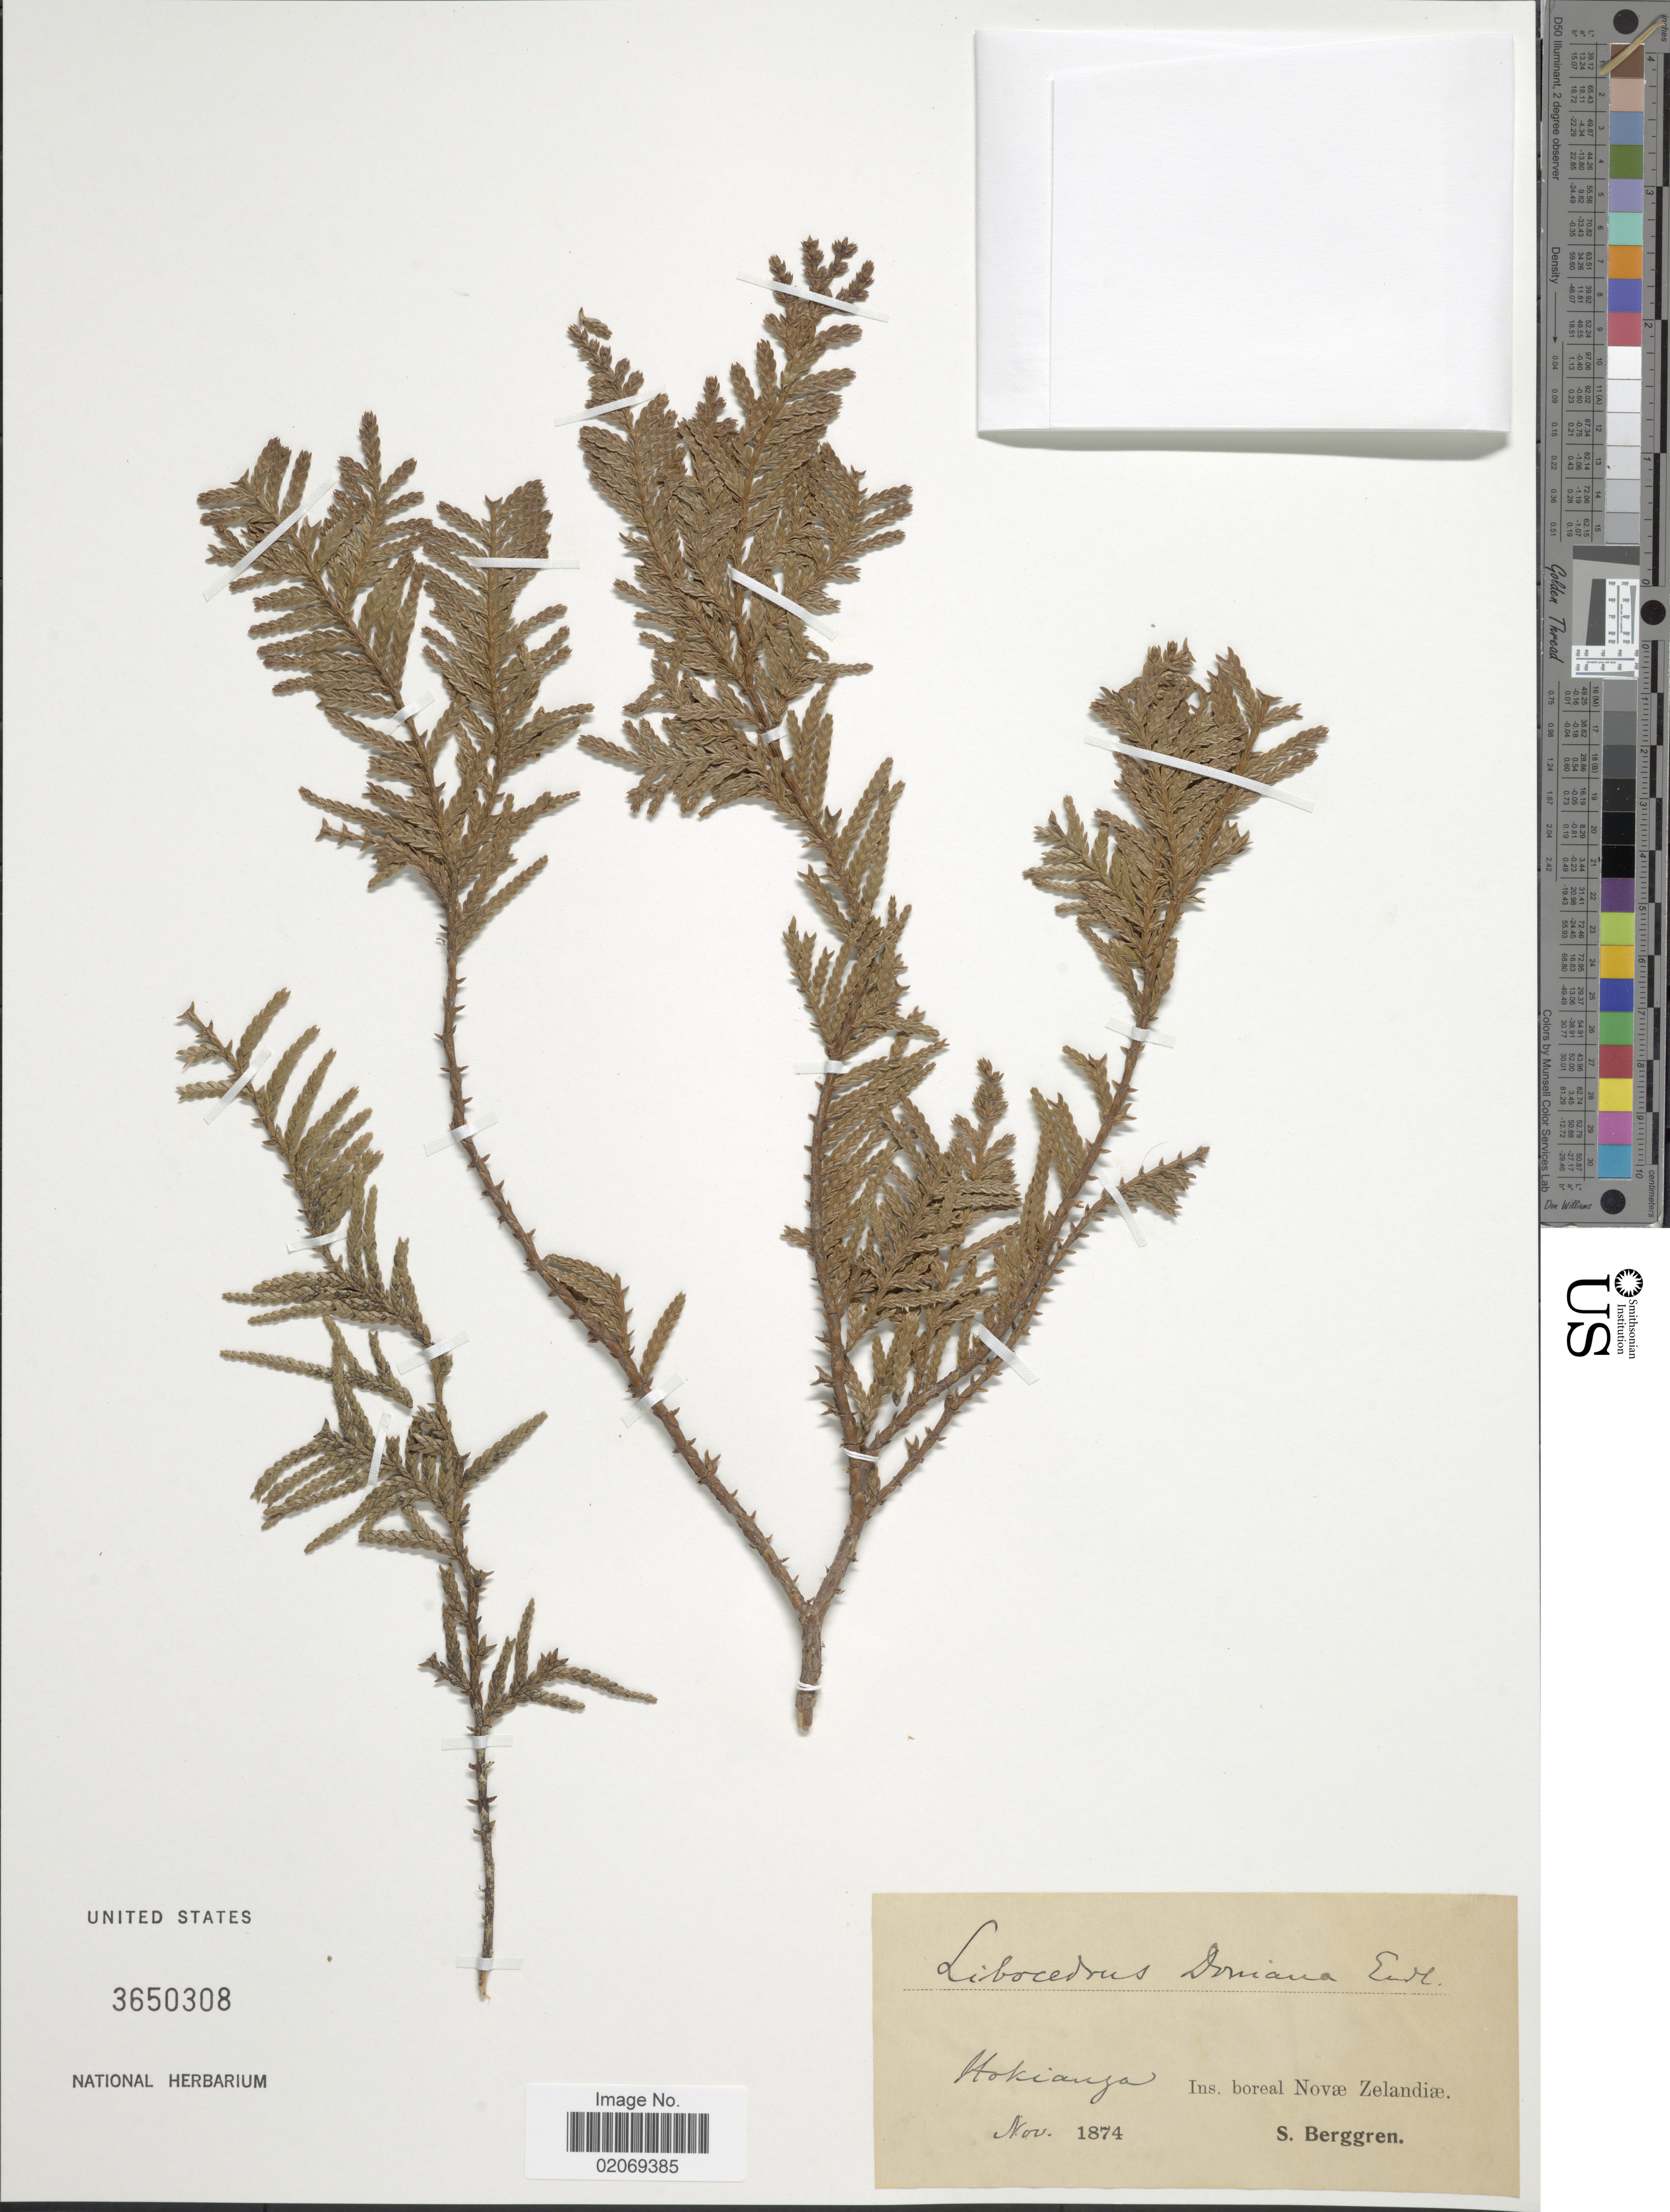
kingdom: Plantae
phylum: Tracheophyta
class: Pinopsida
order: Pinales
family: Cupressaceae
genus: Libocedrus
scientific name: Libocedrus doniana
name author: (Hook.) Endl.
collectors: S. Berggren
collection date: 1874-11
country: New Zealand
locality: Hokianza, Ins boreal Novæ Zelandiæ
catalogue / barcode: US 3650308